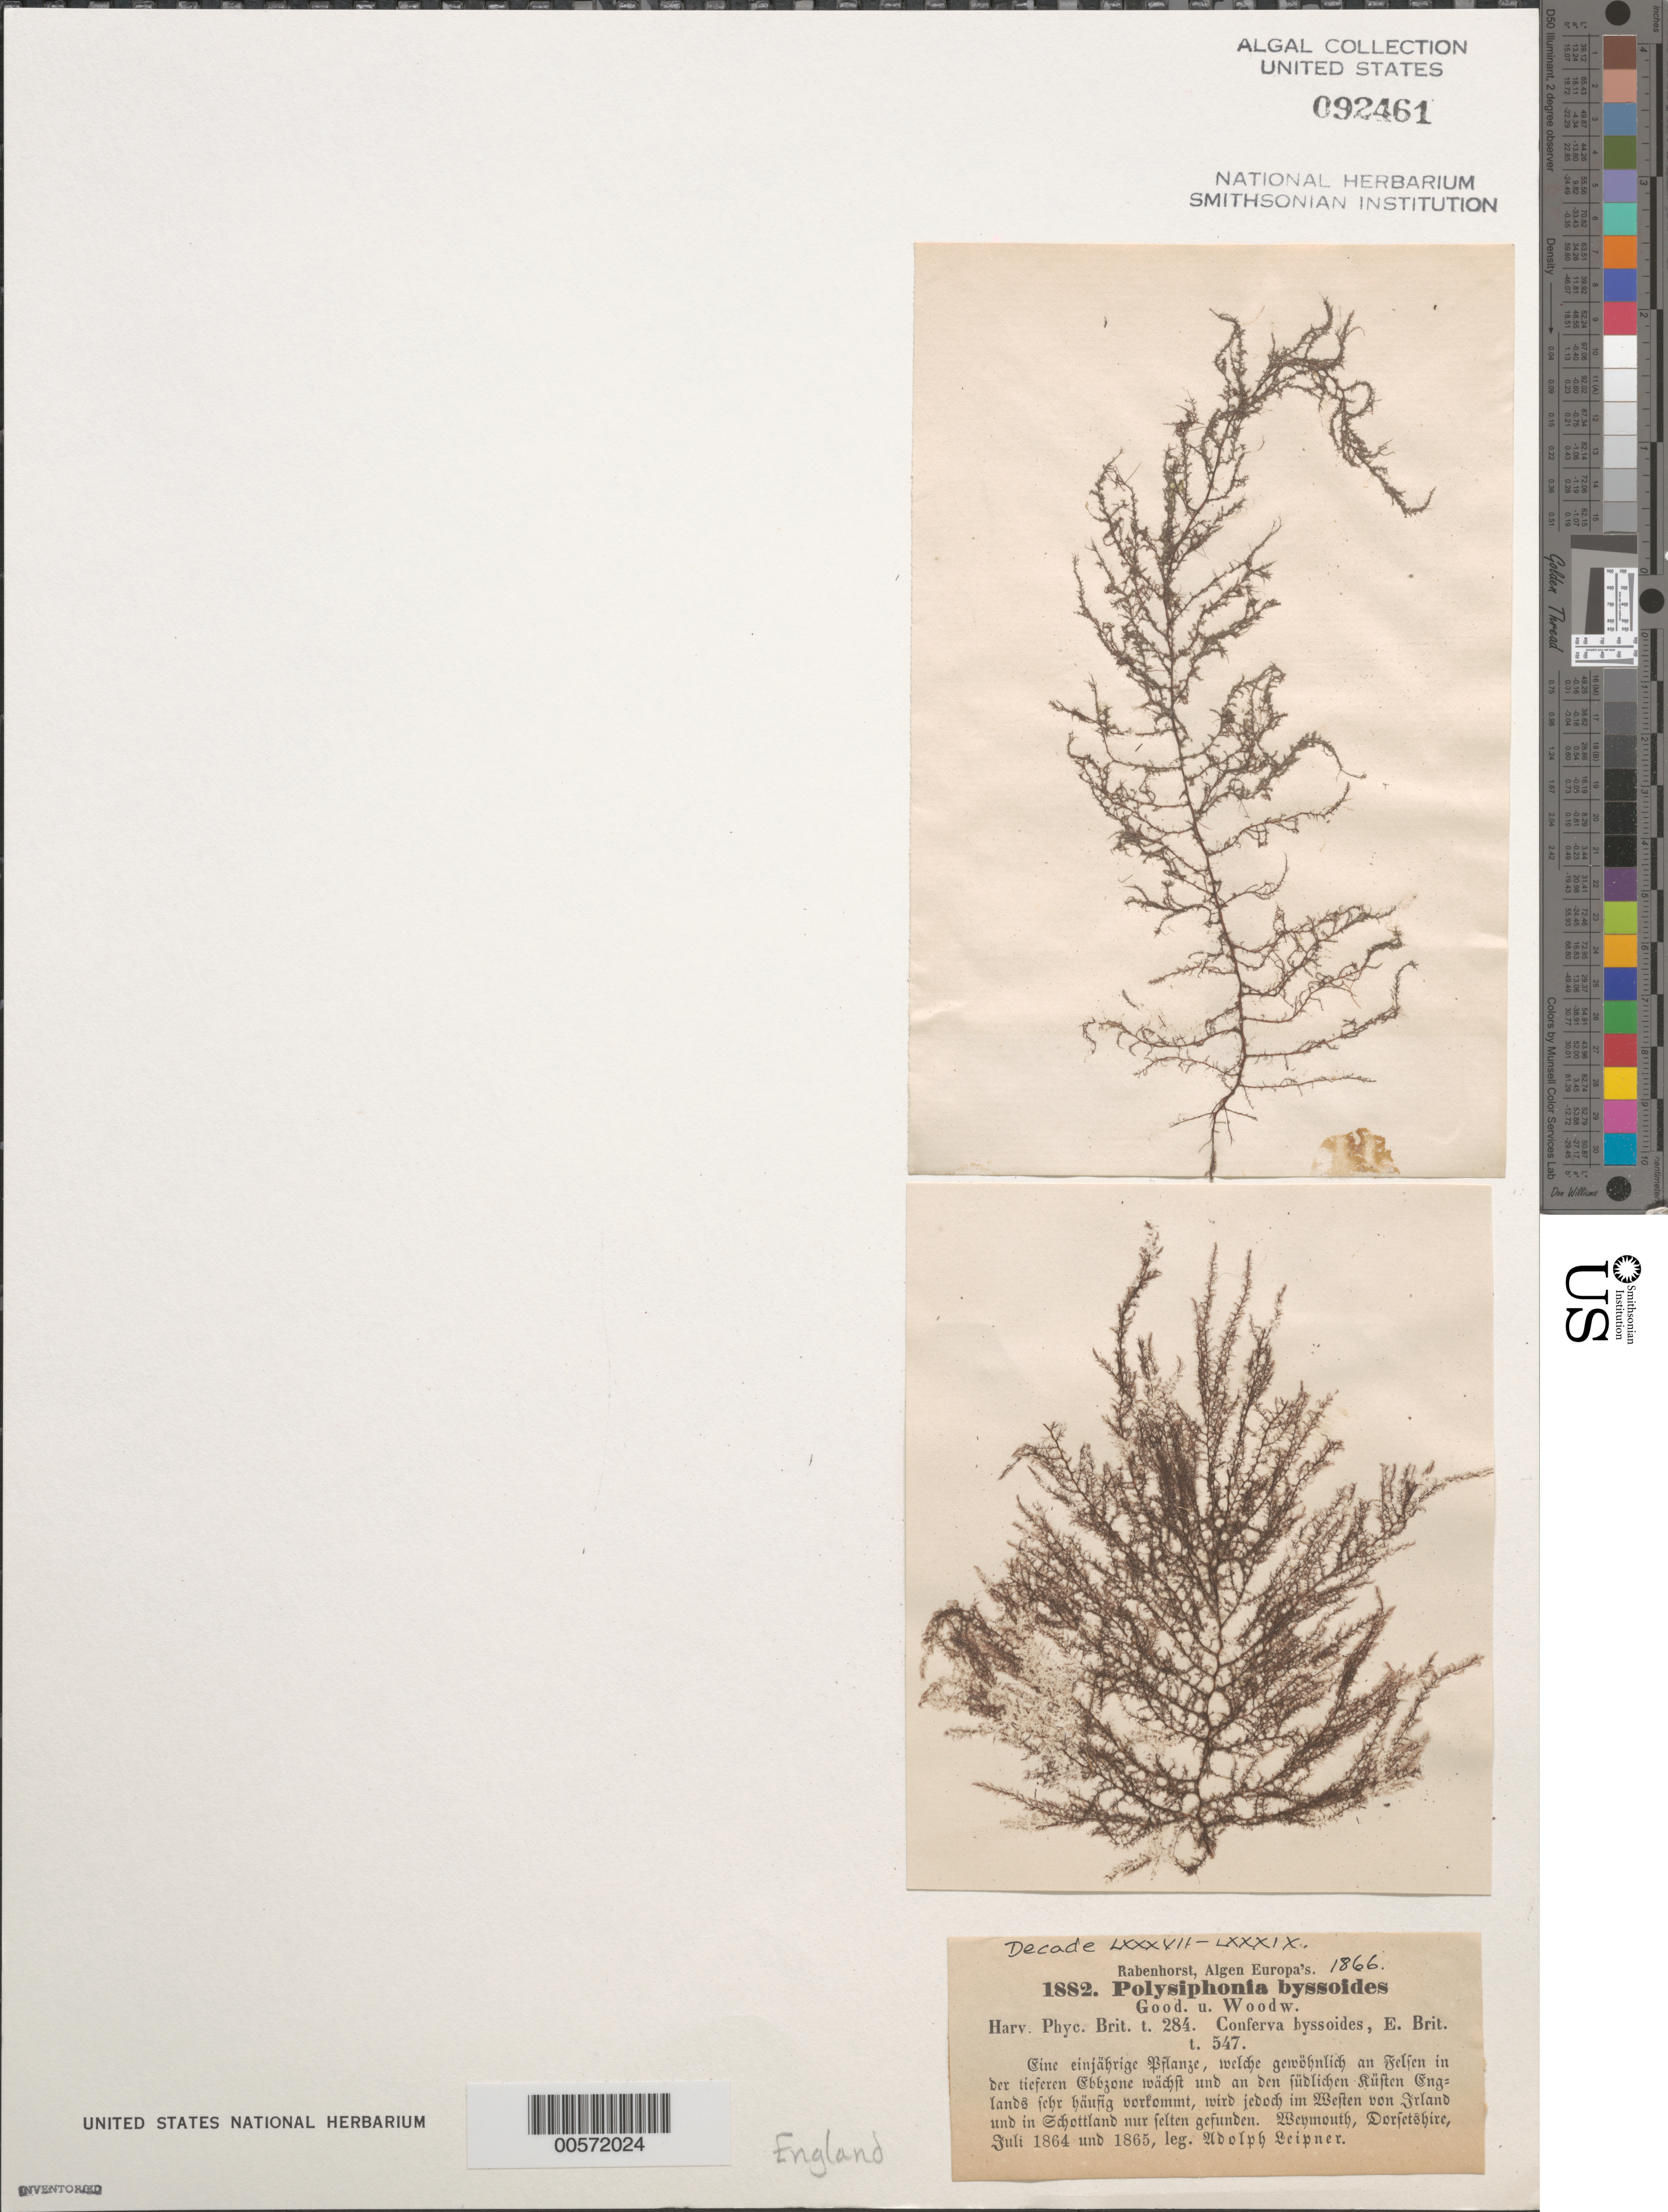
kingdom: Plantae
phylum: Rhodophyta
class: Florideophyceae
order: Ceramiales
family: Rhodomelaceae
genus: Brongniartella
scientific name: Brongniartella byssoides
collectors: A. Leipner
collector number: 1882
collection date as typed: Jul 1864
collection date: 1864-07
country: United Kingdom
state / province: England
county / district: Dorset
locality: Weymouth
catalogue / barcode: US 92461